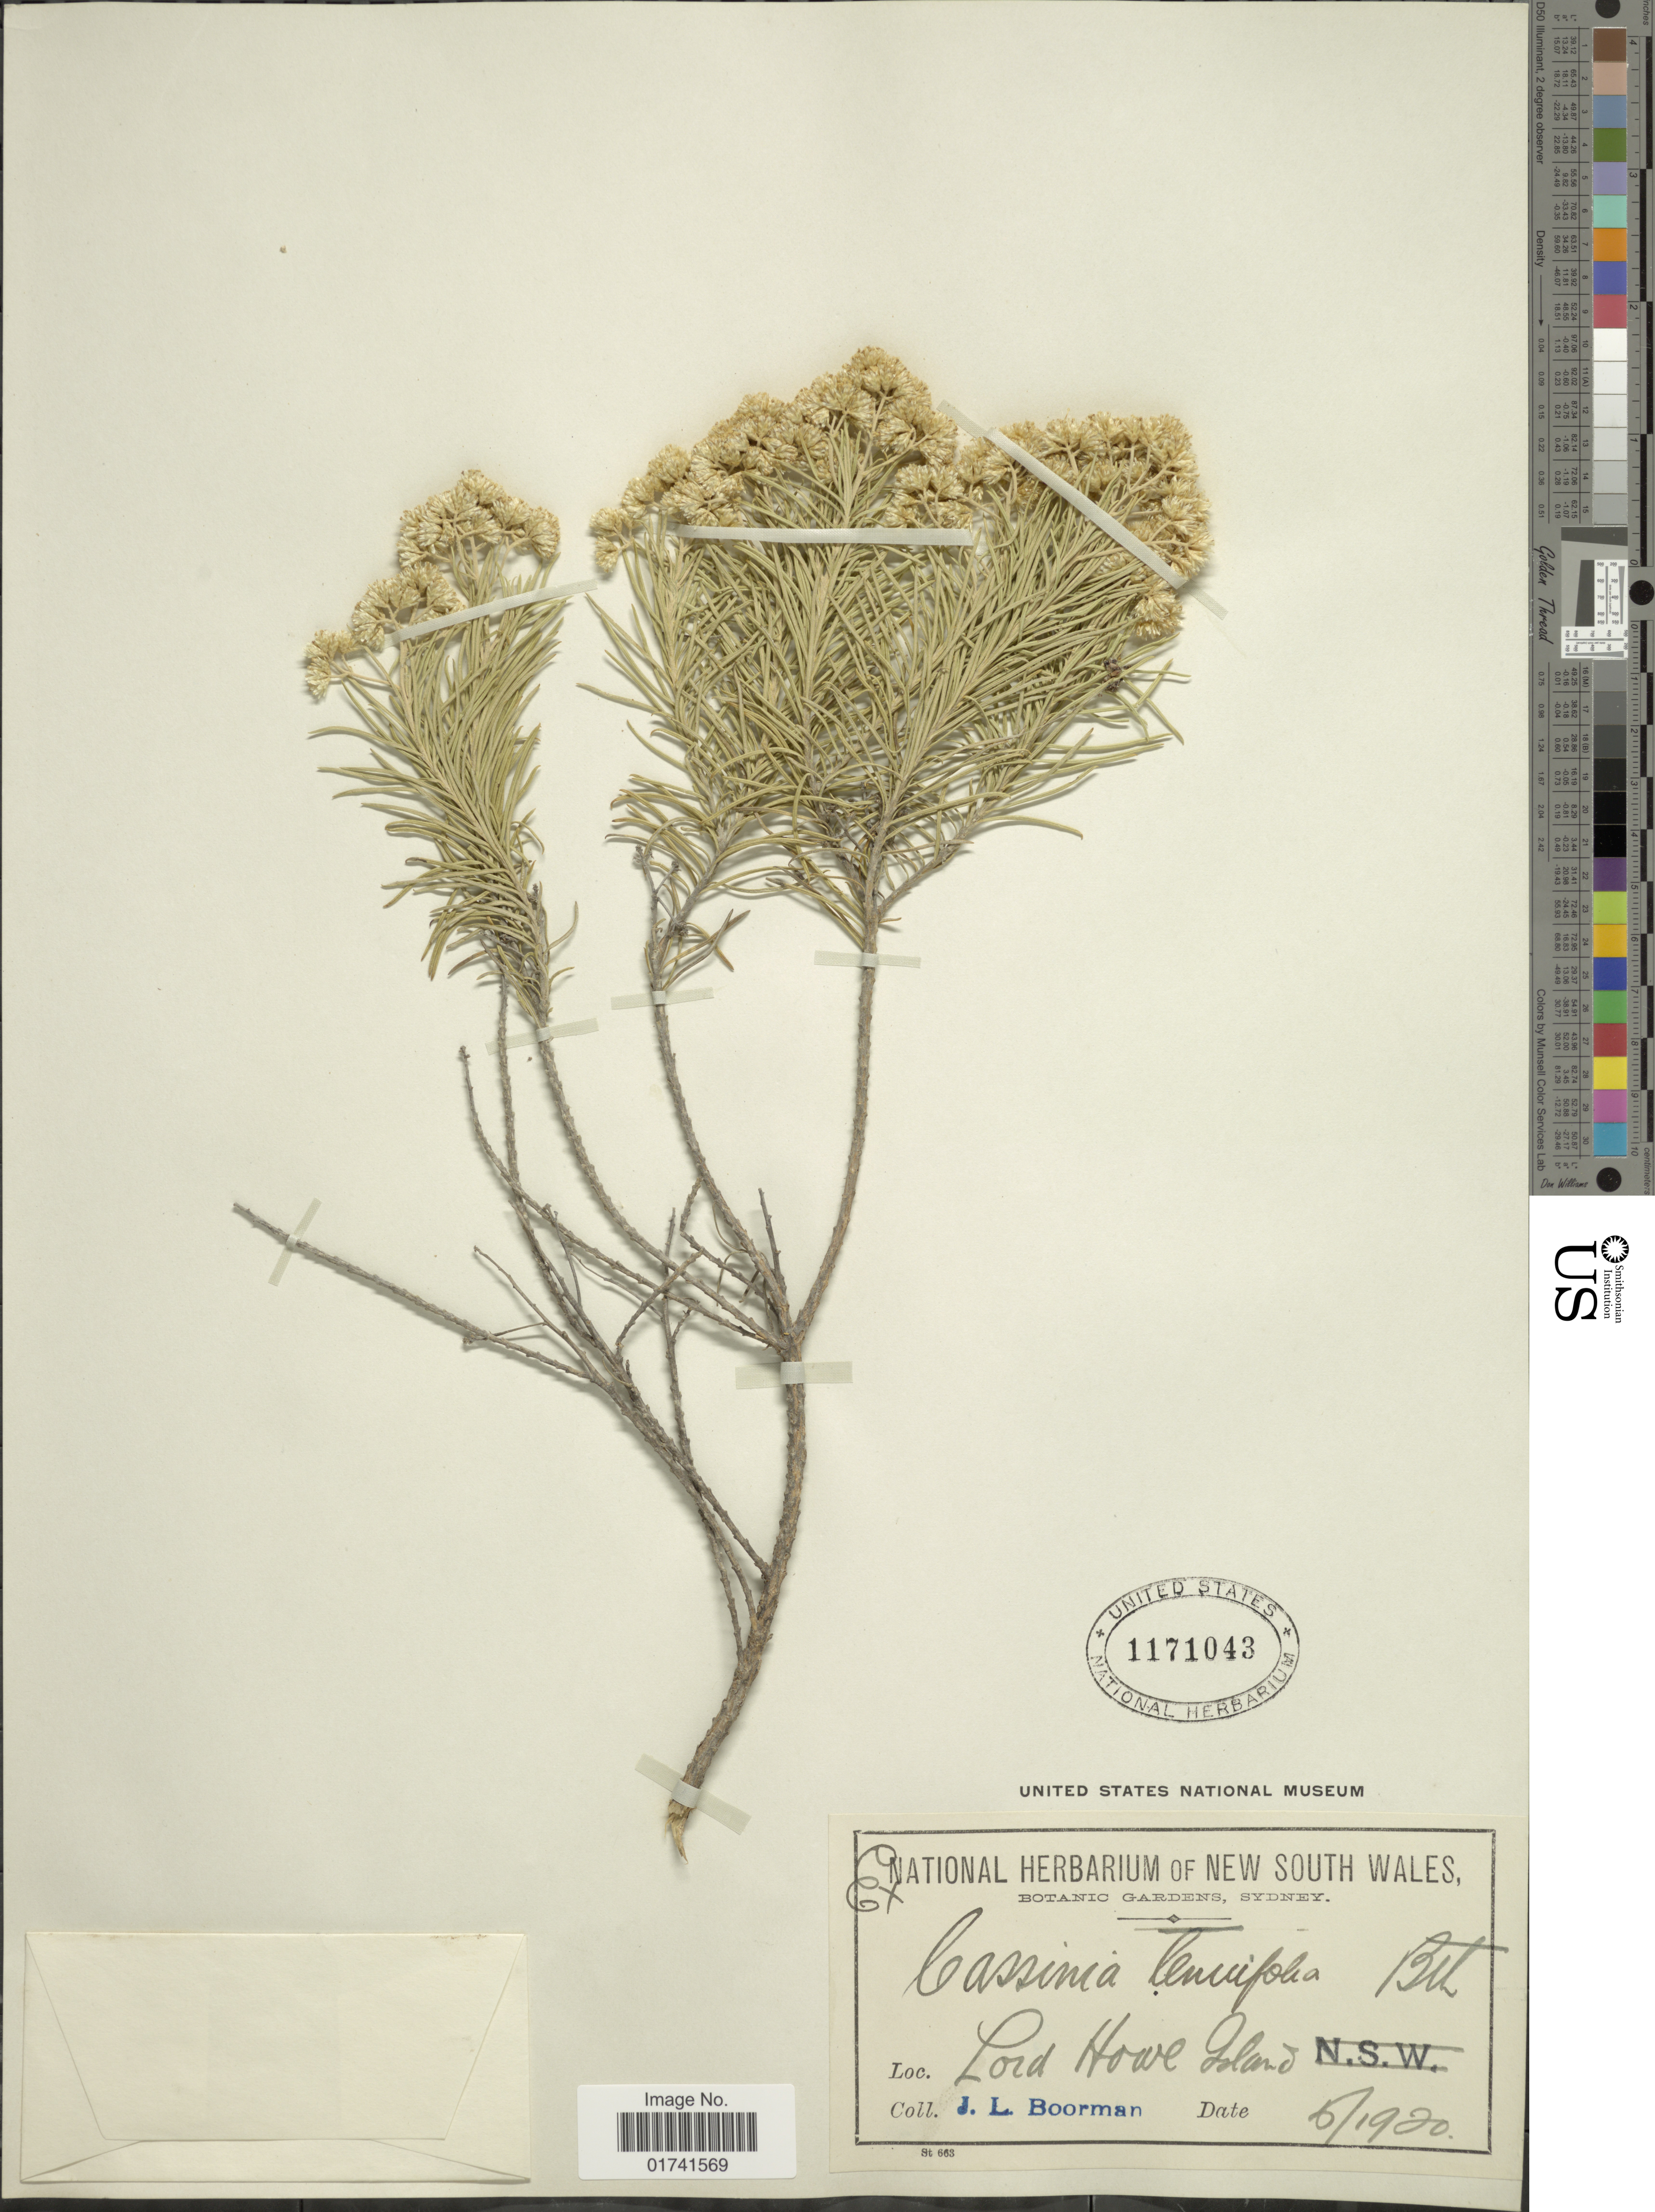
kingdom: Plantae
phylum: Tracheophyta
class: Magnoliopsida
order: Asterales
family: Asteraceae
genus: Cassinia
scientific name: Cassinia tenuifolia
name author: Benth.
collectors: J. Boorman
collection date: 1920-05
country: Australia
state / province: New South Wales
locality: Lord Howe Island.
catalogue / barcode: US 1171043